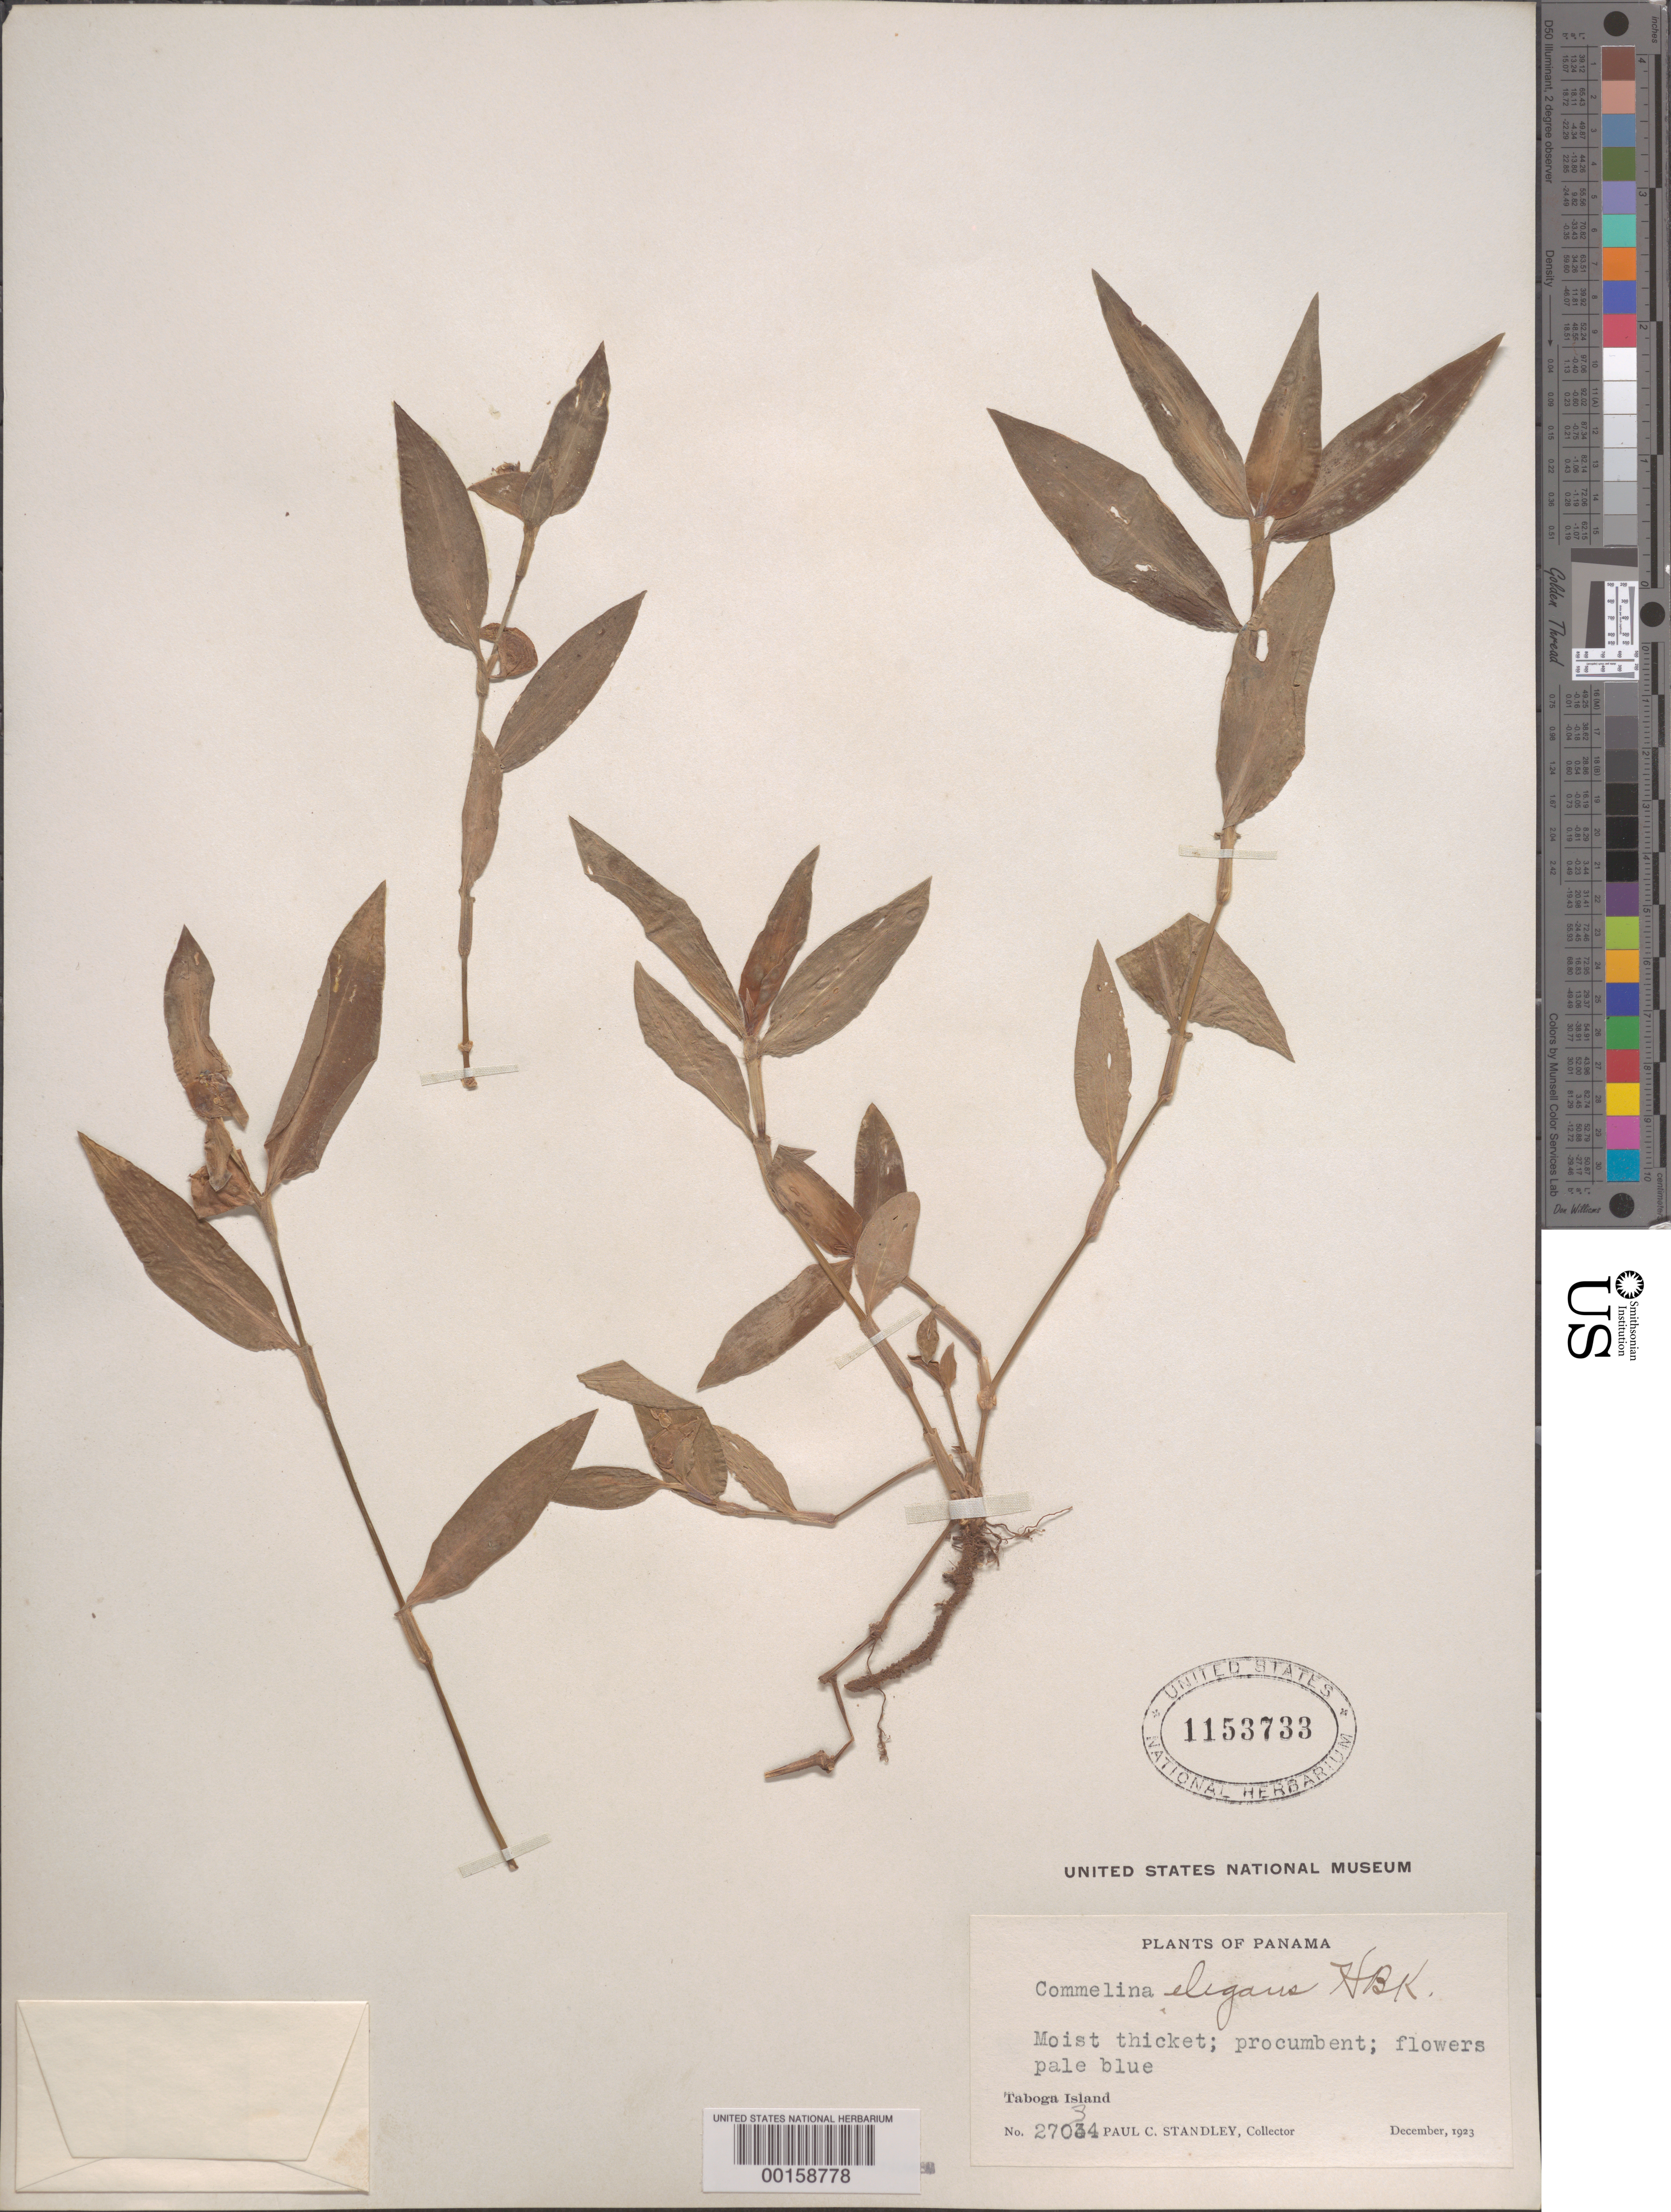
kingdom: Plantae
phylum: Tracheophyta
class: Liliopsida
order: Commelinales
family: Commelinaceae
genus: Commelina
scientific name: Commelina erecta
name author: L.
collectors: P. C. Standley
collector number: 27034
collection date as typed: Dec 1923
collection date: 1923-12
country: Panama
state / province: Panamá (?)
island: Taboga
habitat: Moist thicket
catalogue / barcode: US 1153733